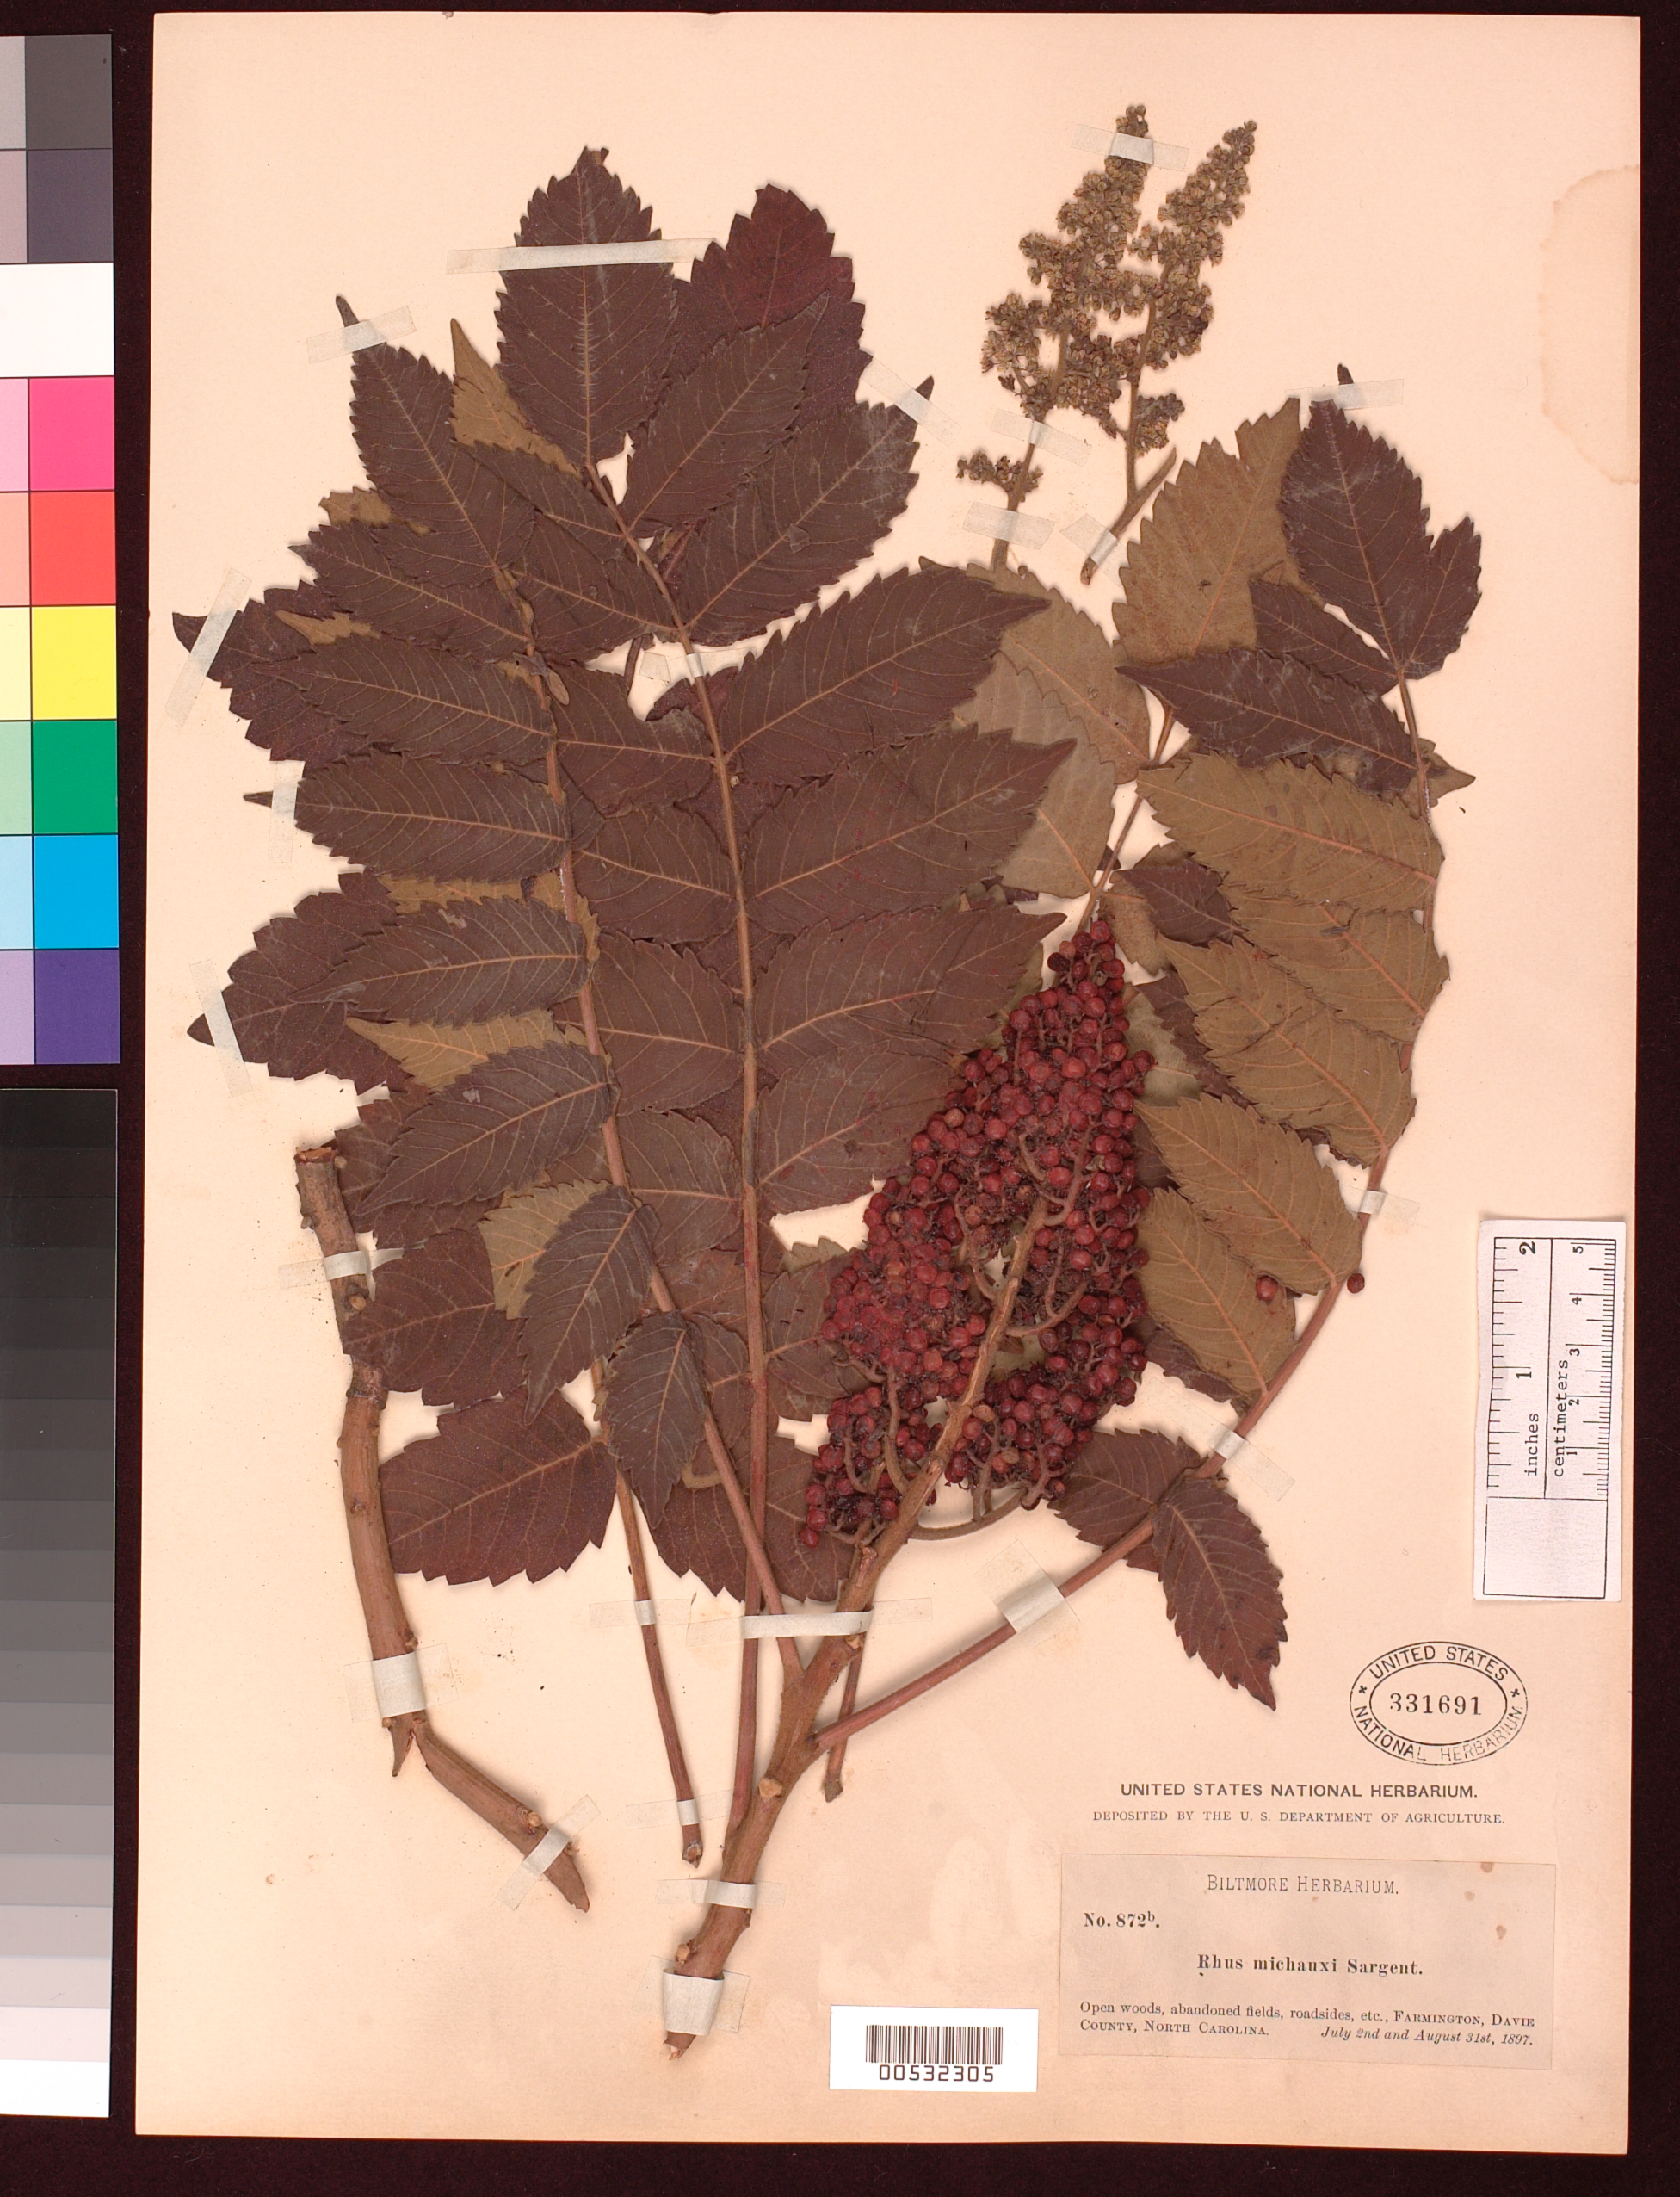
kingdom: Plantae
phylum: Tracheophyta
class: Magnoliopsida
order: Sapindales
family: Anacardiaceae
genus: Rhus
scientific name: Rhus michauxii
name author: Sarg.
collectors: ex herb. Biltmore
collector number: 872b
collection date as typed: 02 Jul 1897 to 31 Aug 1897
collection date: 1897-07-02/1897-08-31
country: United States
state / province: North Carolina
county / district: Davine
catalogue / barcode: US 331691